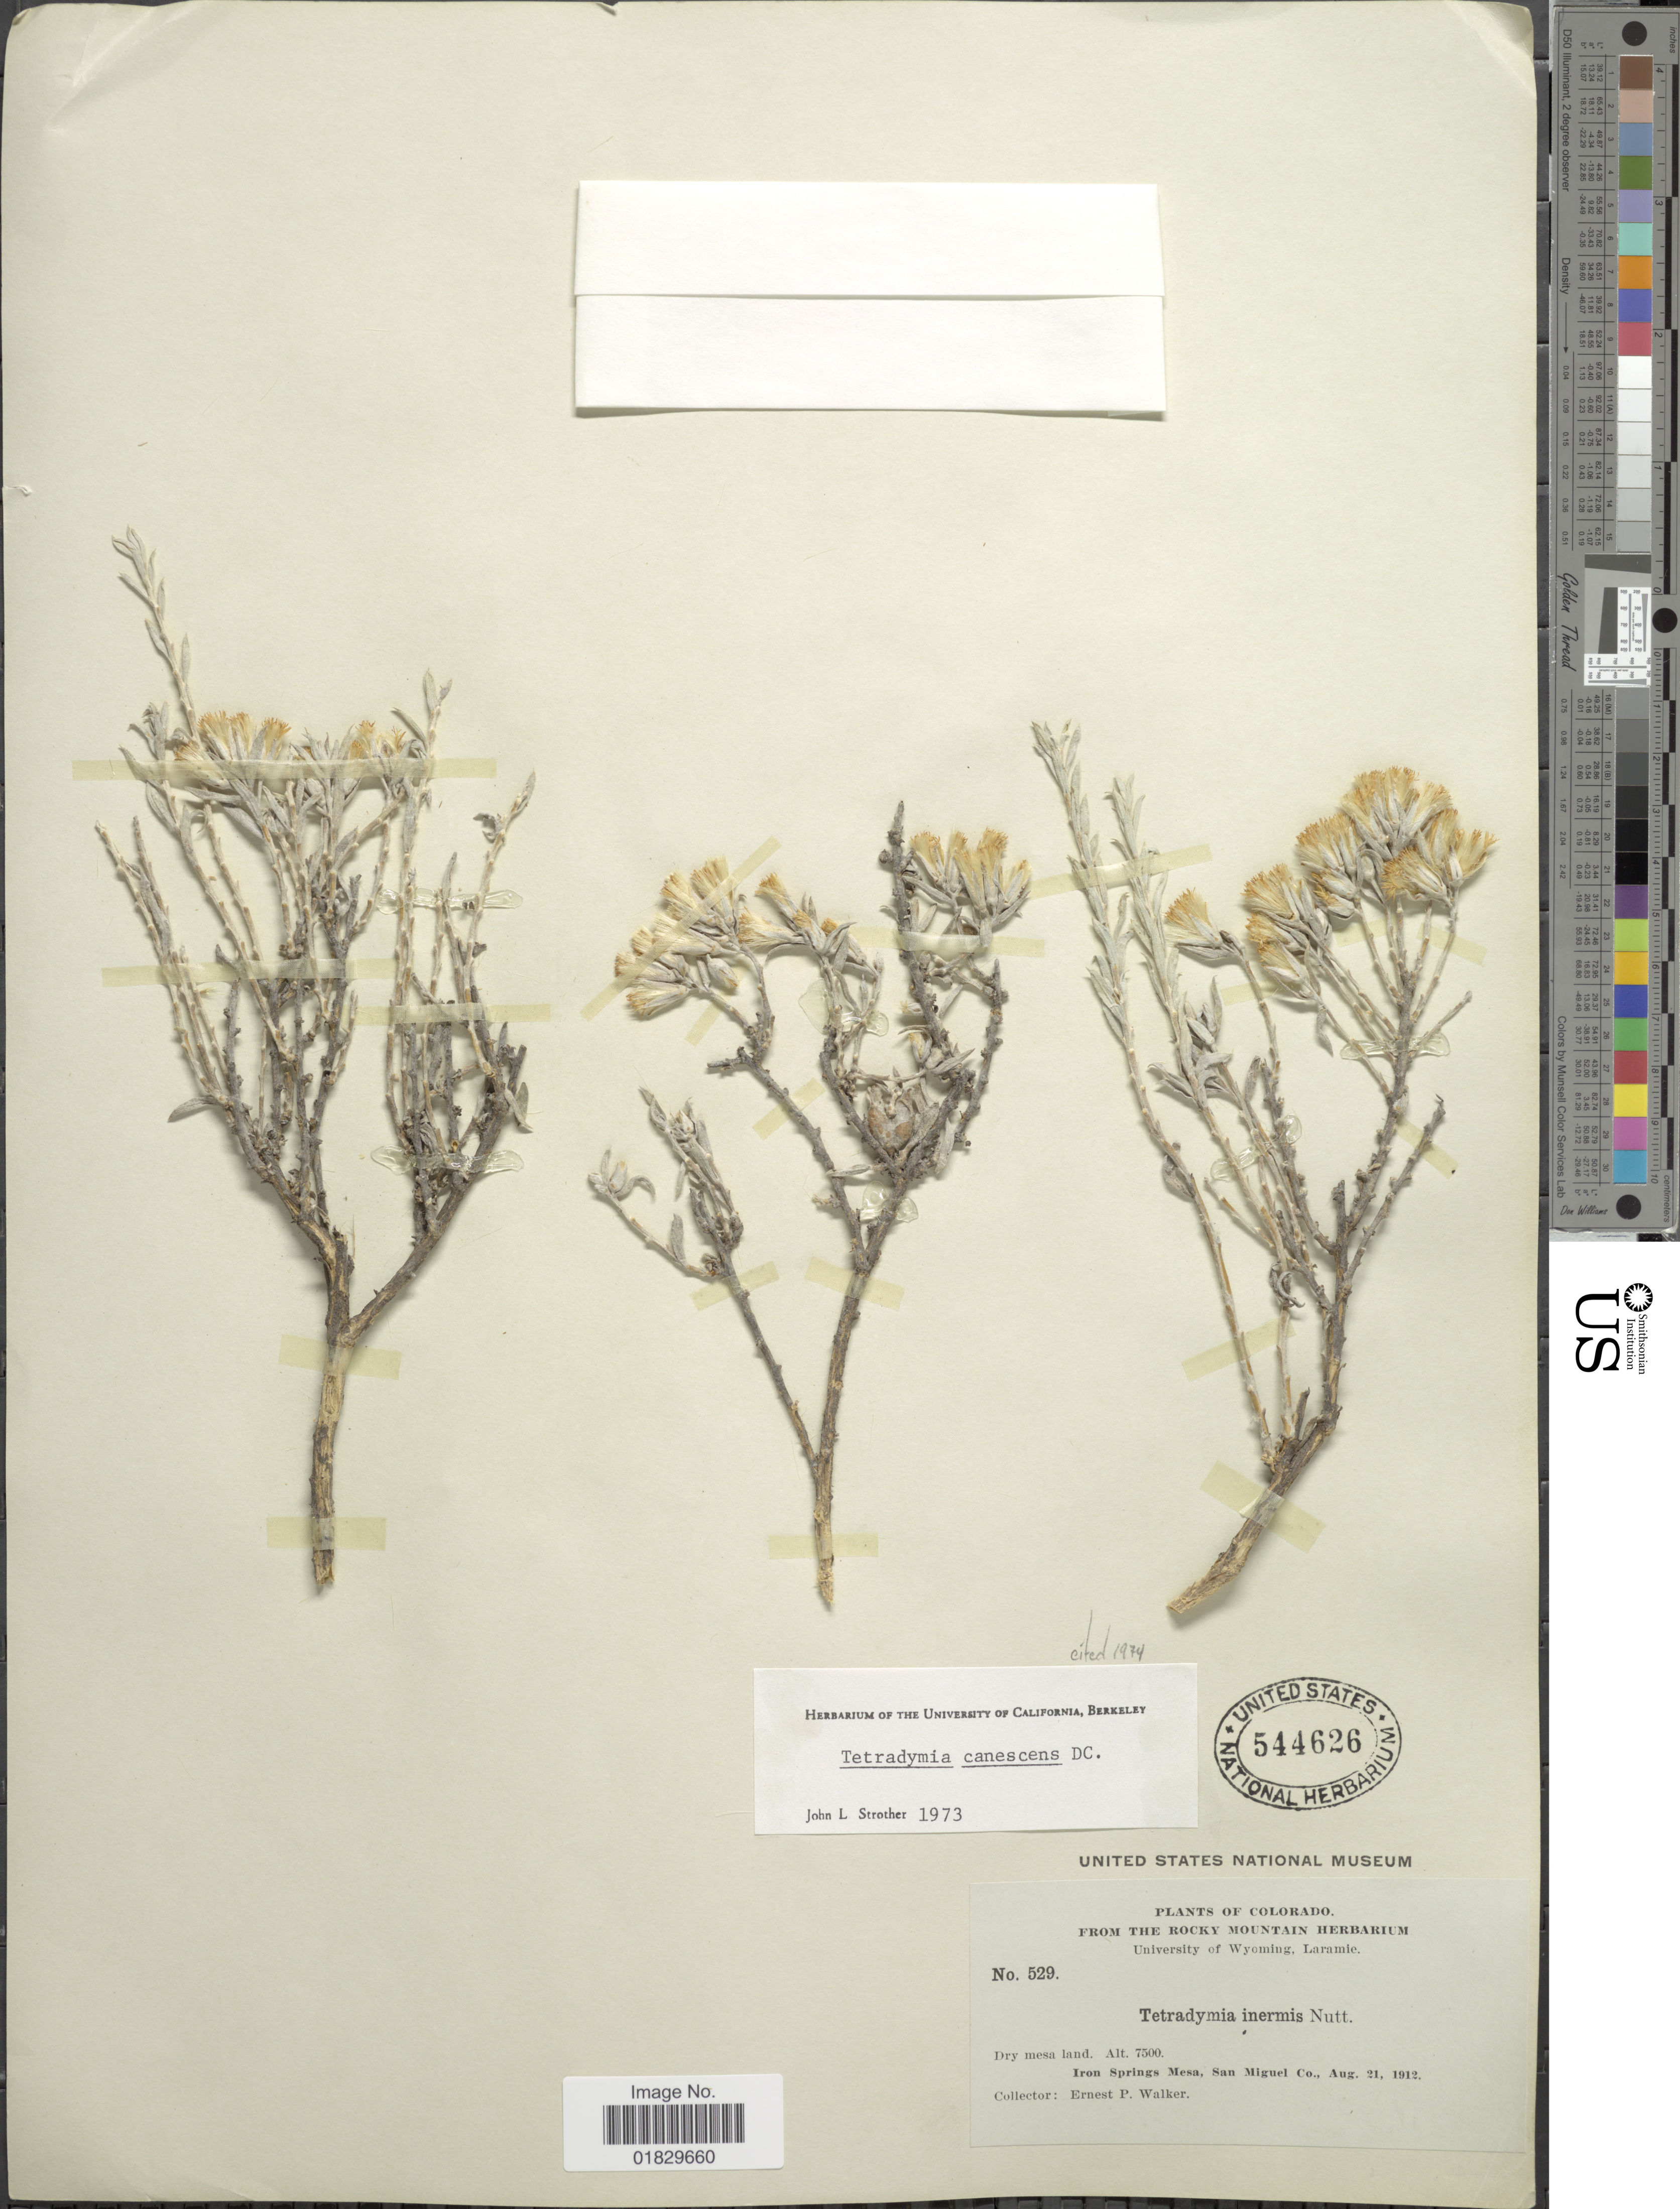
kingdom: Plantae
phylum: Tracheophyta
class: Magnoliopsida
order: Asterales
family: Asteraceae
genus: Tetradymia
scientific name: Tetradymia canescens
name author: DC.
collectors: E. P. Walker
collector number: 529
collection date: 1912-08-21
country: United States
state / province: Colorado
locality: Dry mesa land. Iron Springs Mesa, San Miguel Co.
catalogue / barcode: US 544626